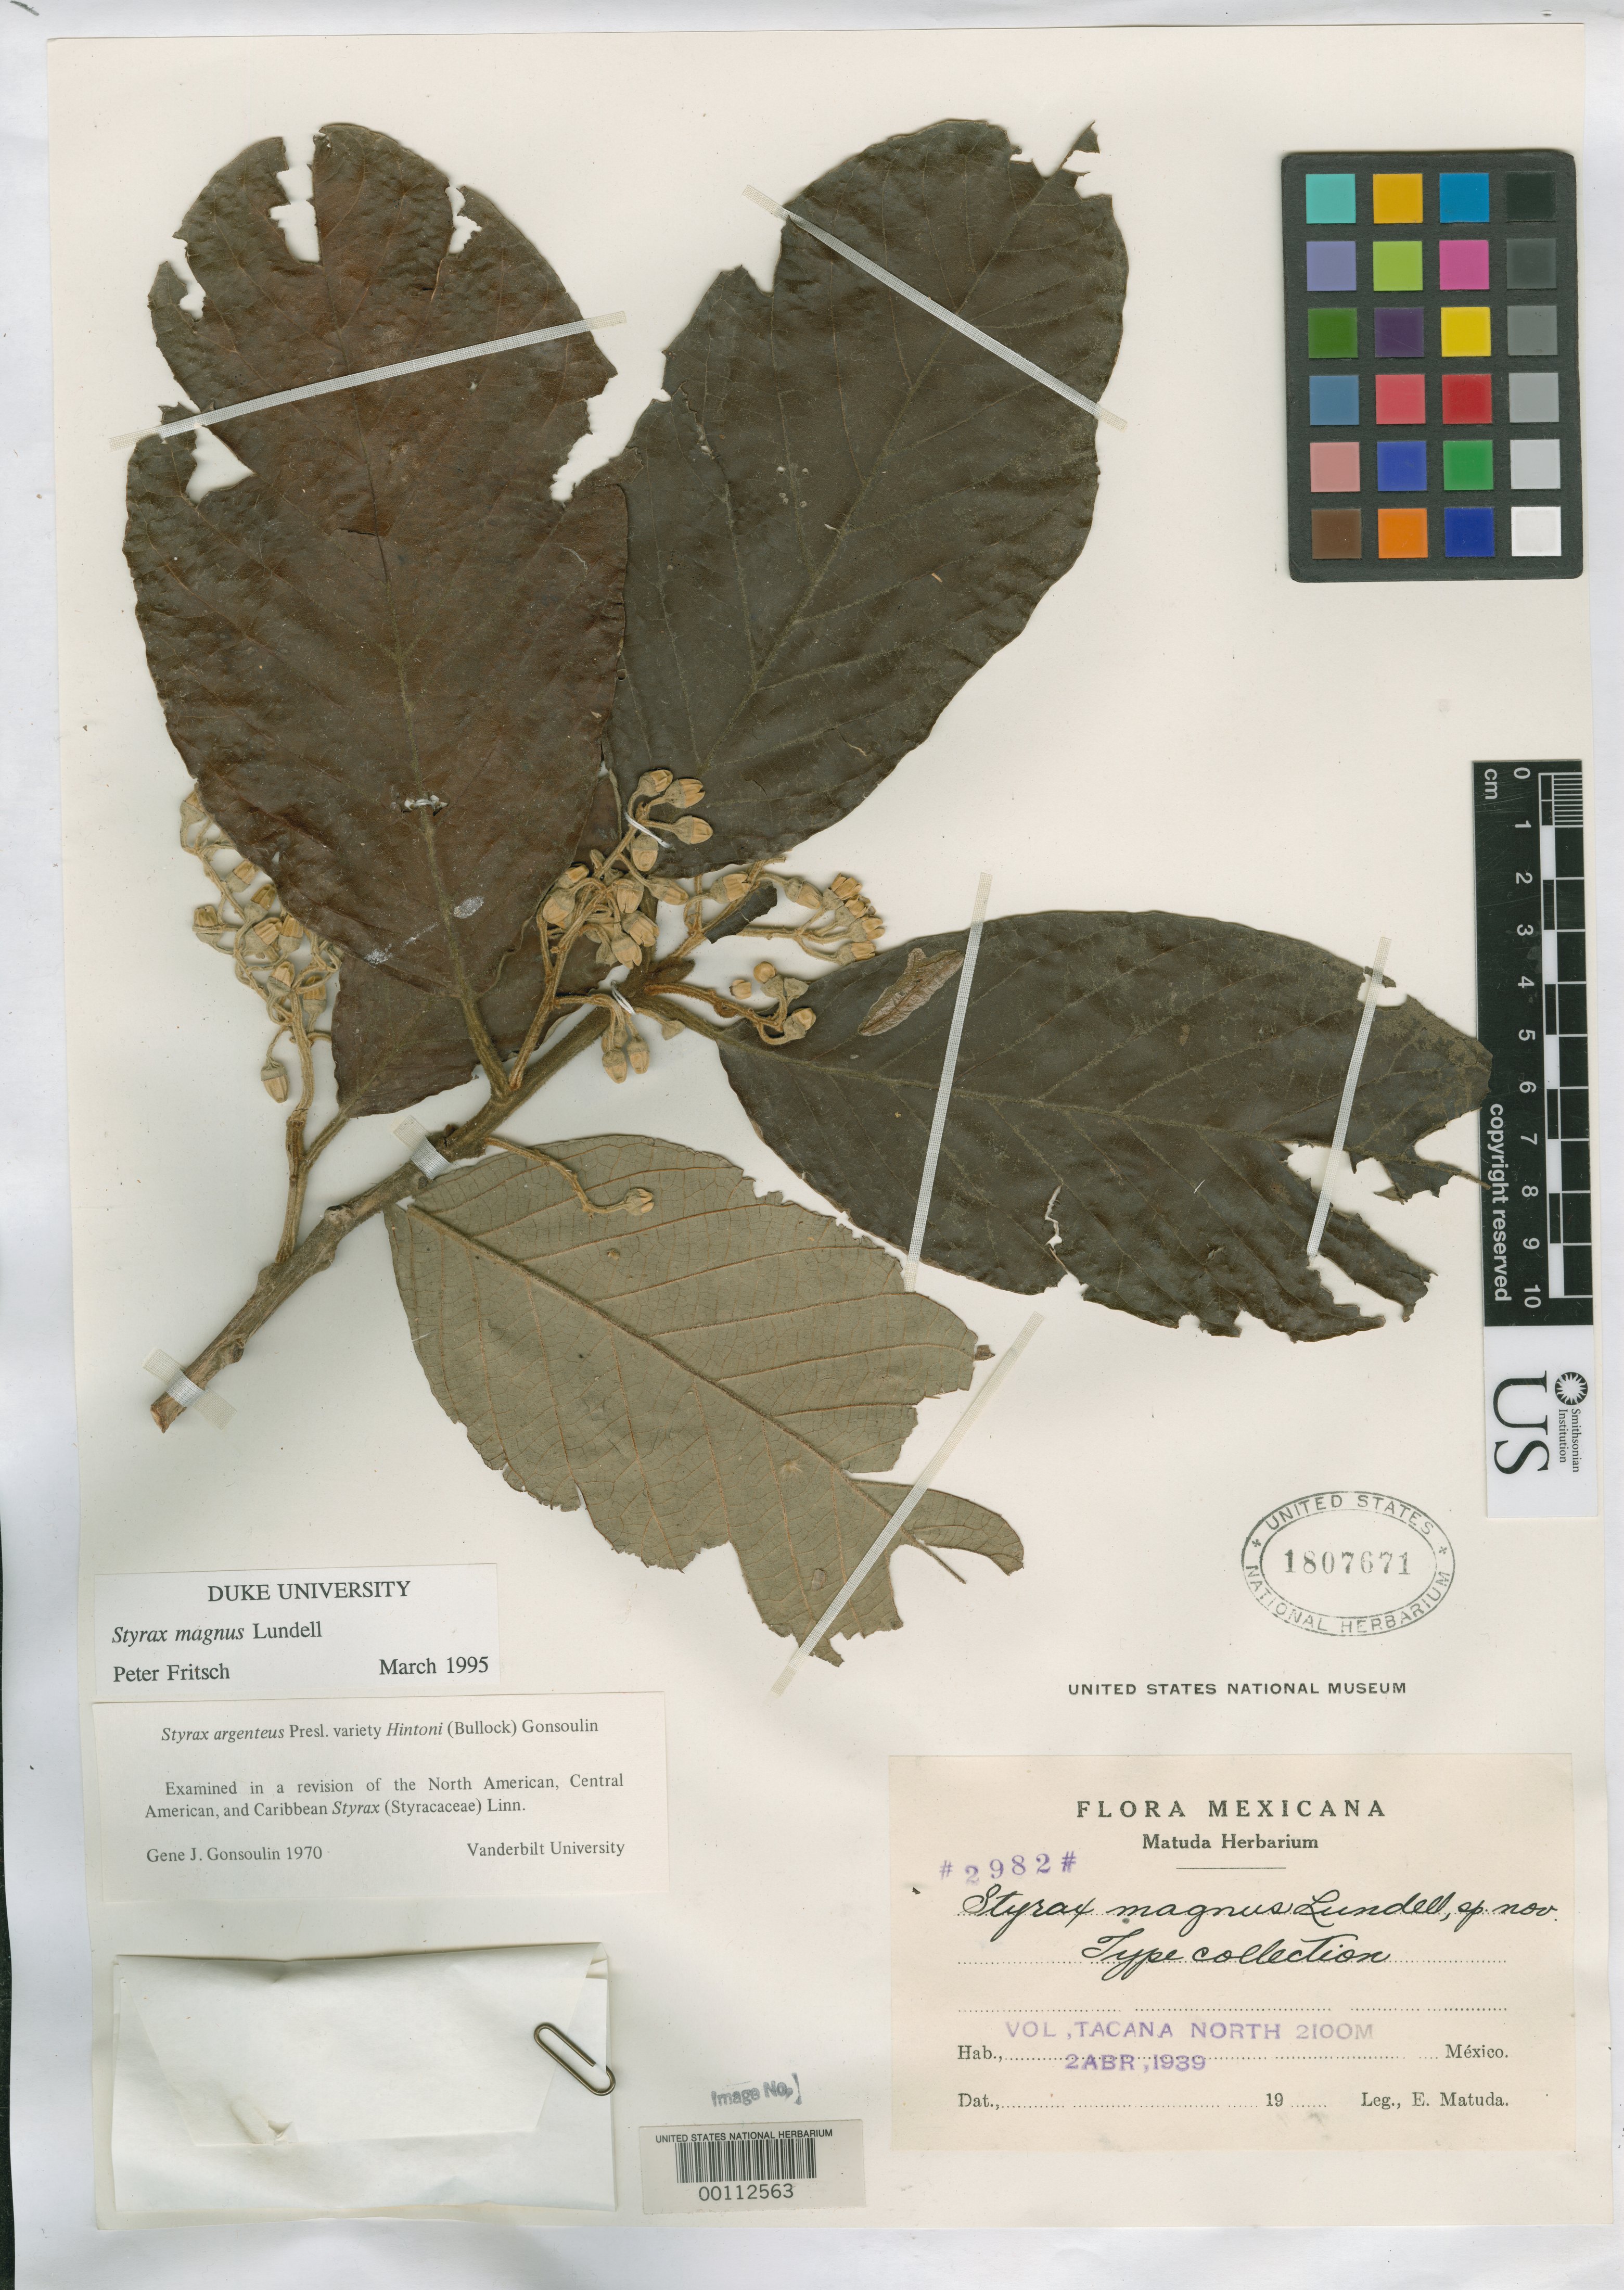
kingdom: Plantae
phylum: Tracheophyta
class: Magnoliopsida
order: Ericales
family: Styracaceae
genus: Styrax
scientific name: Styrax magnus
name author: Lundell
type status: Isotype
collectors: E. Matuda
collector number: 2982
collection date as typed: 02 Apr 1939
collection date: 1939-04-02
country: Mexico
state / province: Chiapas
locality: On north side of Mt. Tacana.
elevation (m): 2100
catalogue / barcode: US 1807671